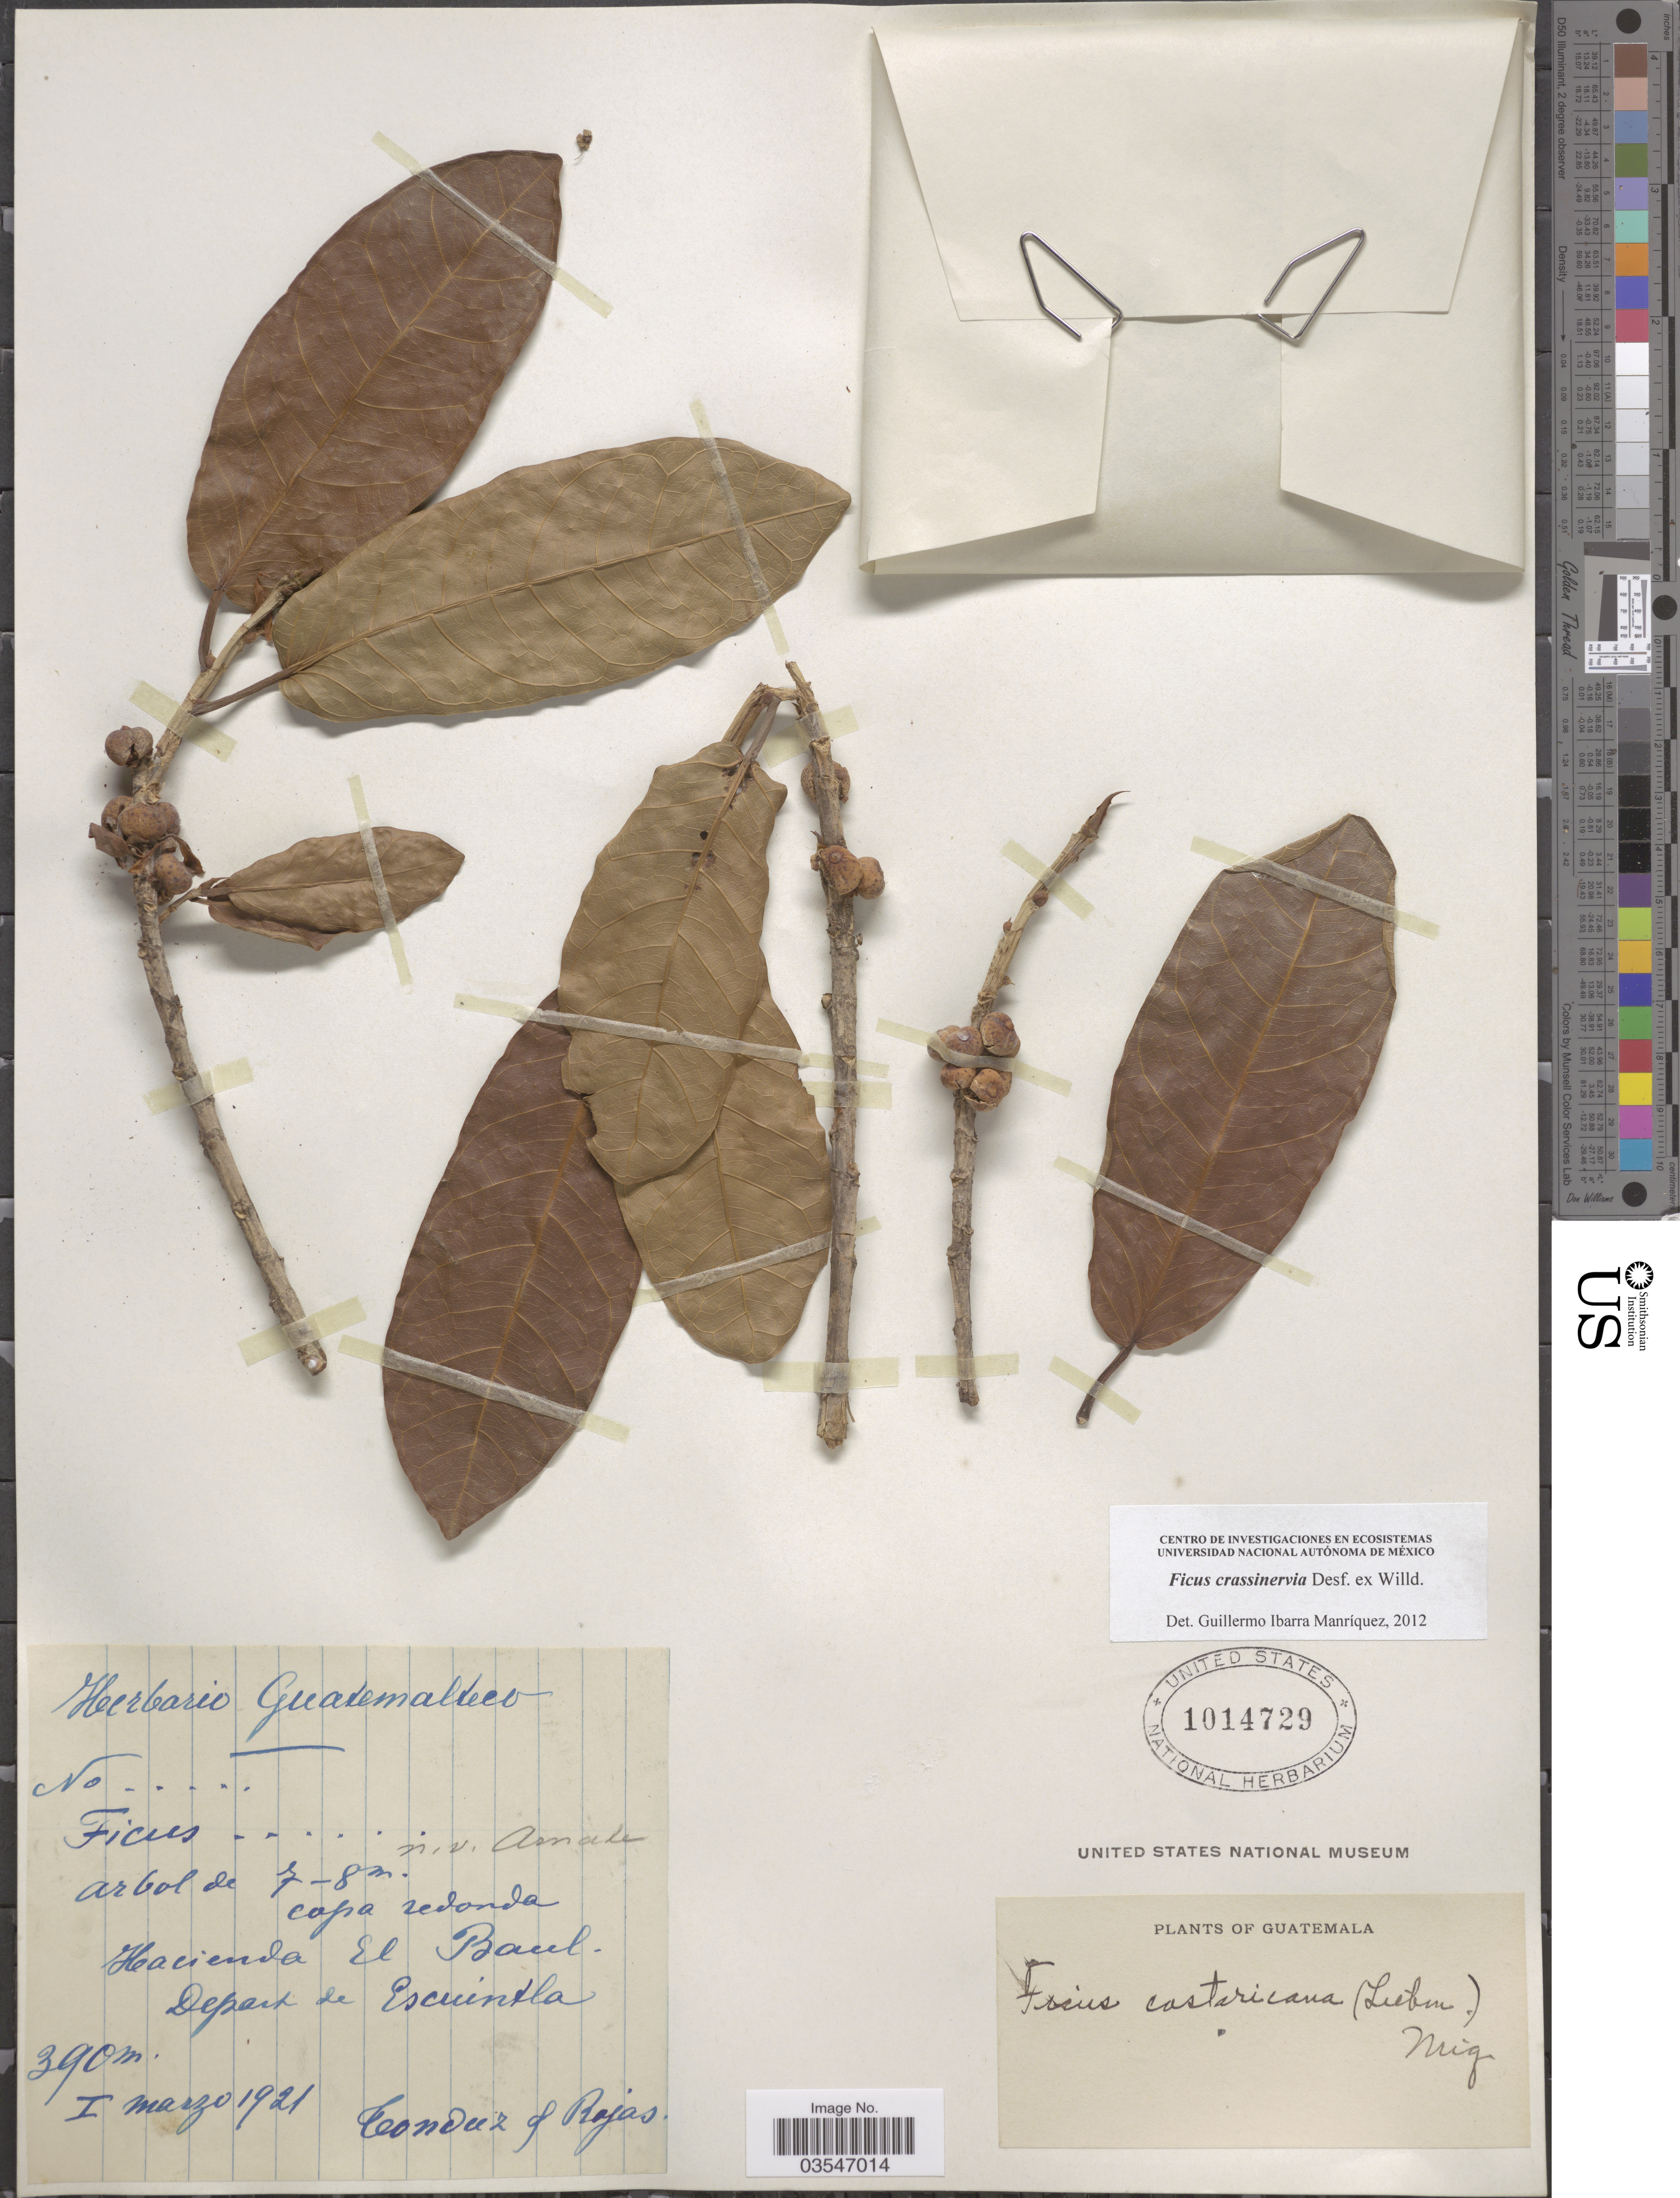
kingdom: Plantae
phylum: Tracheophyta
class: Magnoliopsida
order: Rosales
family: Moraceae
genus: Ficus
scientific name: Ficus crassinervia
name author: Desf. ex Willd.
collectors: Tonduz & Rojas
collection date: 1921-03-01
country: Guatemala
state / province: Escuintla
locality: Hacienda El Baul. Depart de Escuintla.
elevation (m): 390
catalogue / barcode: US 1014729